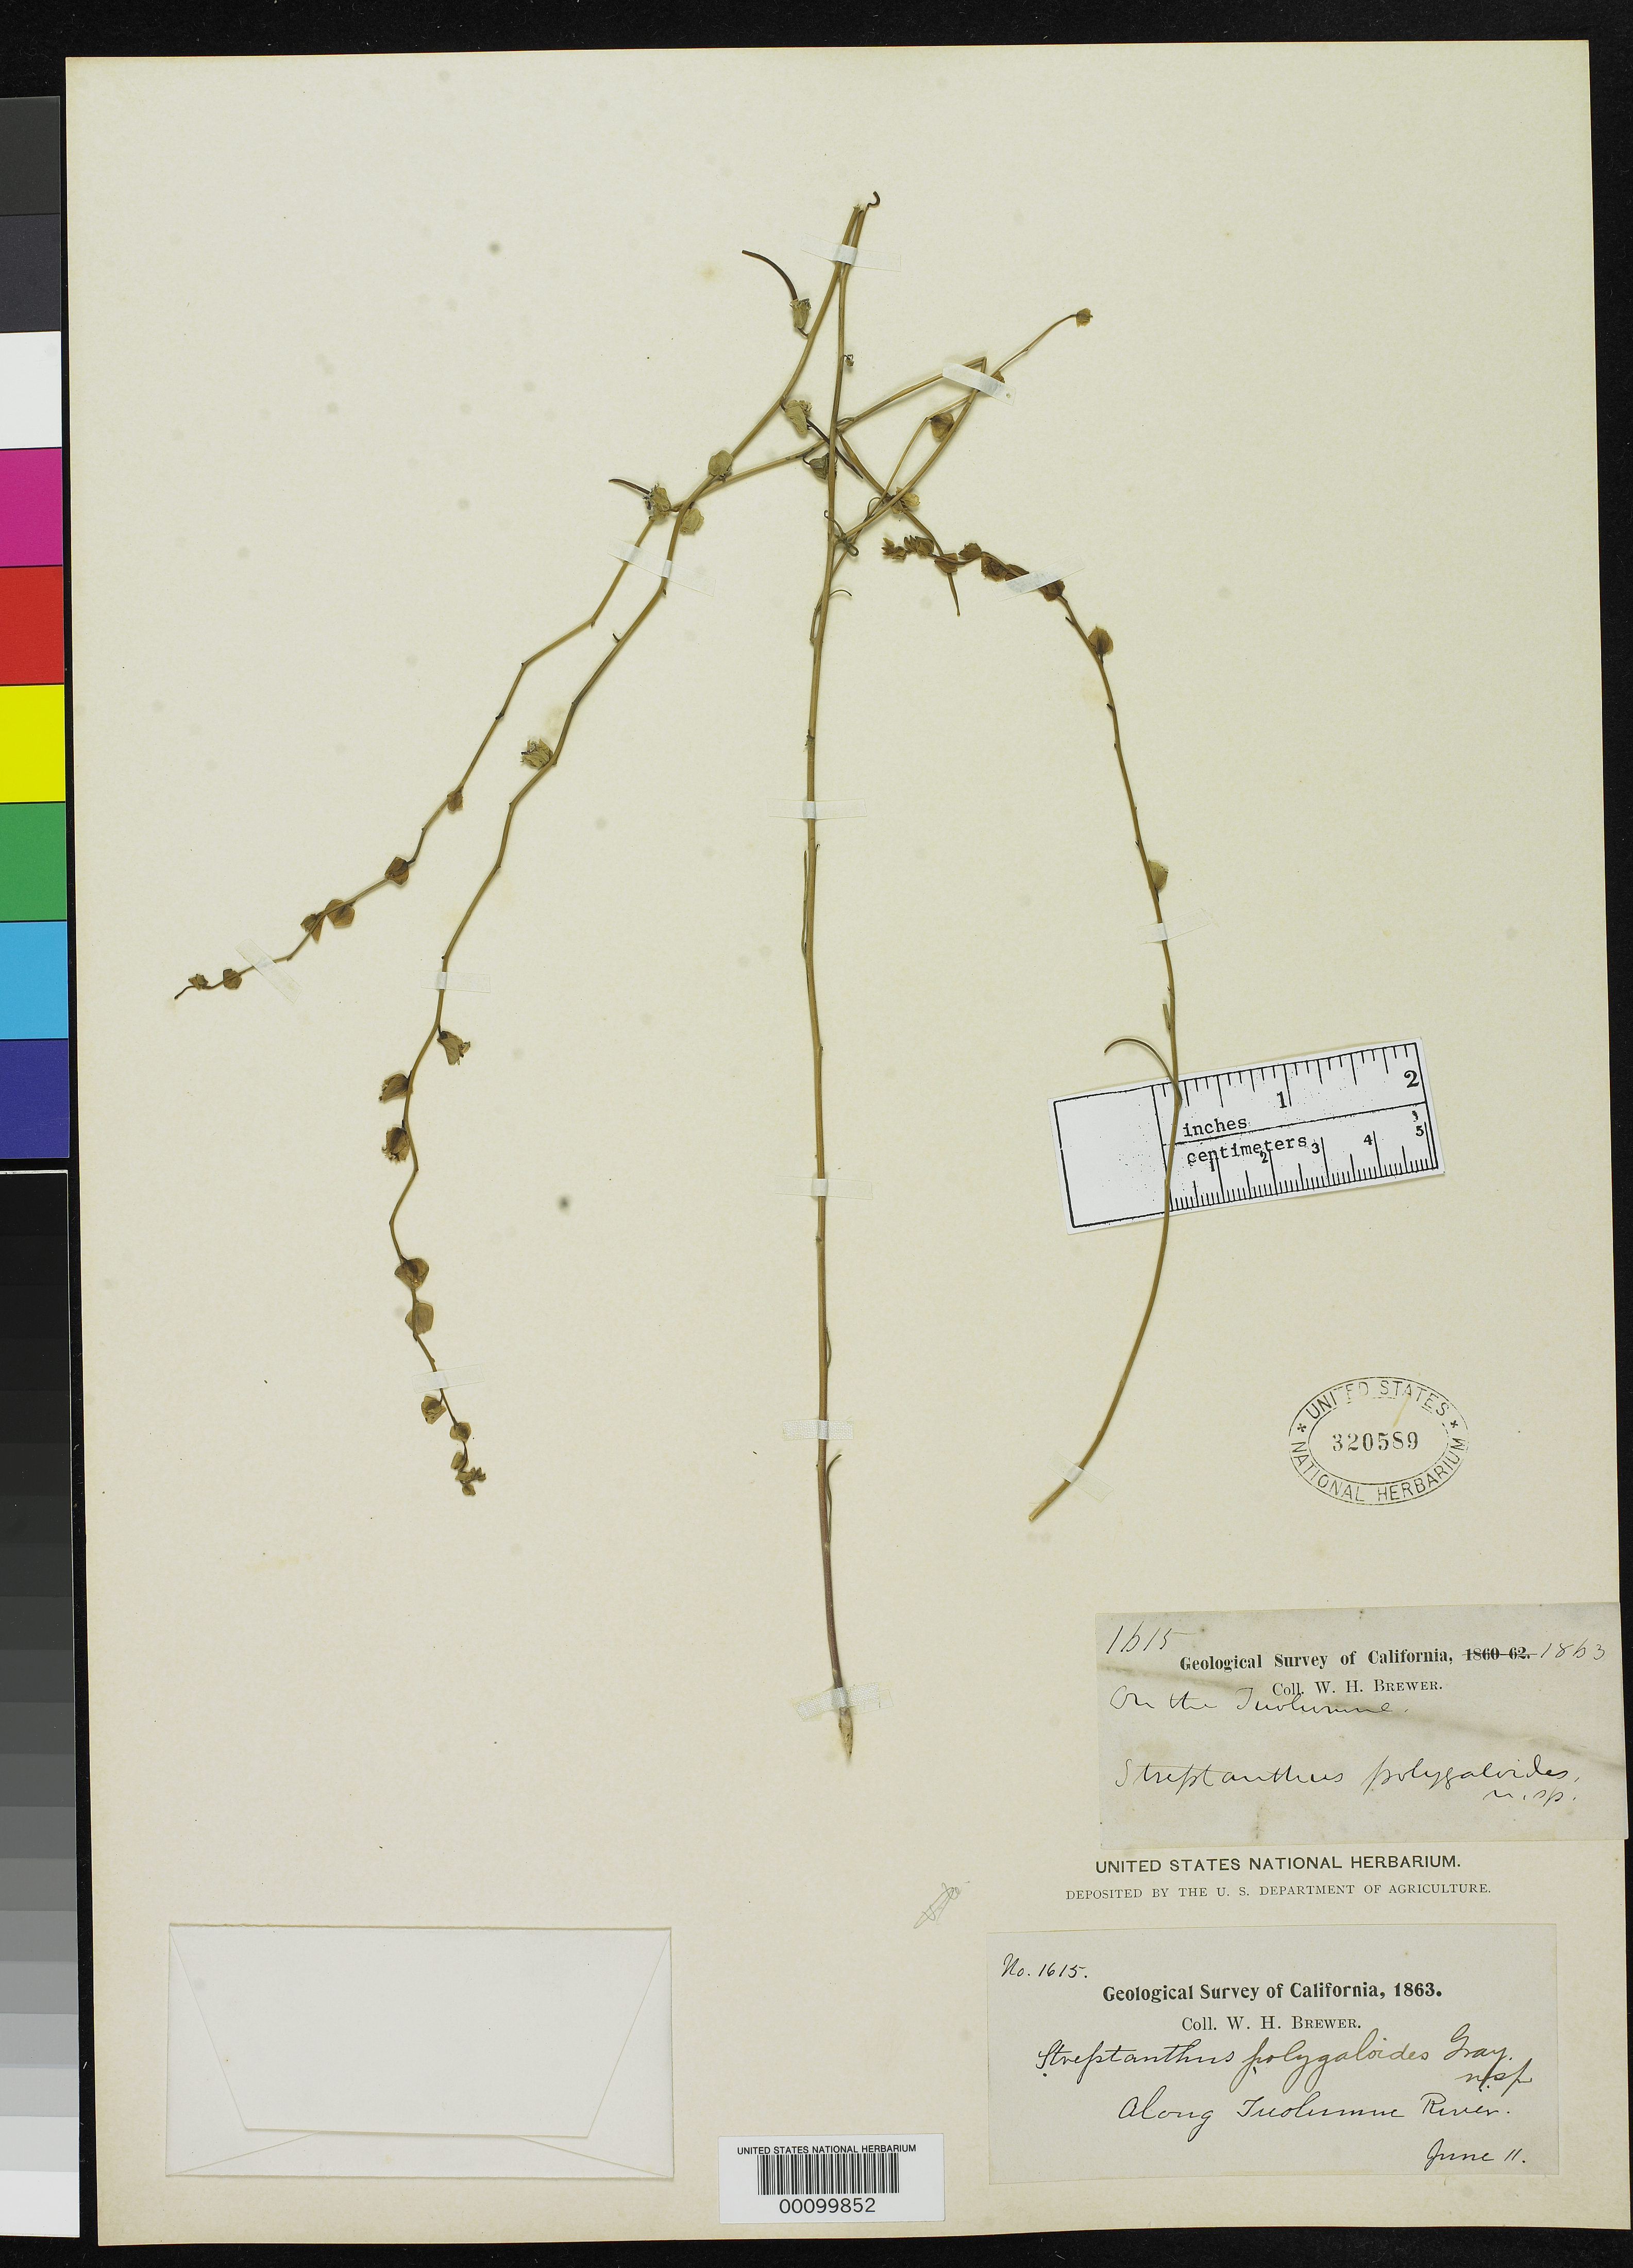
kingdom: Plantae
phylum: Tracheophyta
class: Magnoliopsida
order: Brassicales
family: Brassicaceae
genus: Streptanthus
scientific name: Streptanthus polygaloides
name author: A. Gray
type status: Type Collection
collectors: W. H. Brewer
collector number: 1615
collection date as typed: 11 Jun 1863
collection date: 1863-06-11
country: United States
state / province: California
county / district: Tuolumne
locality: Along Tuolumne River.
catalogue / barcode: US 320589